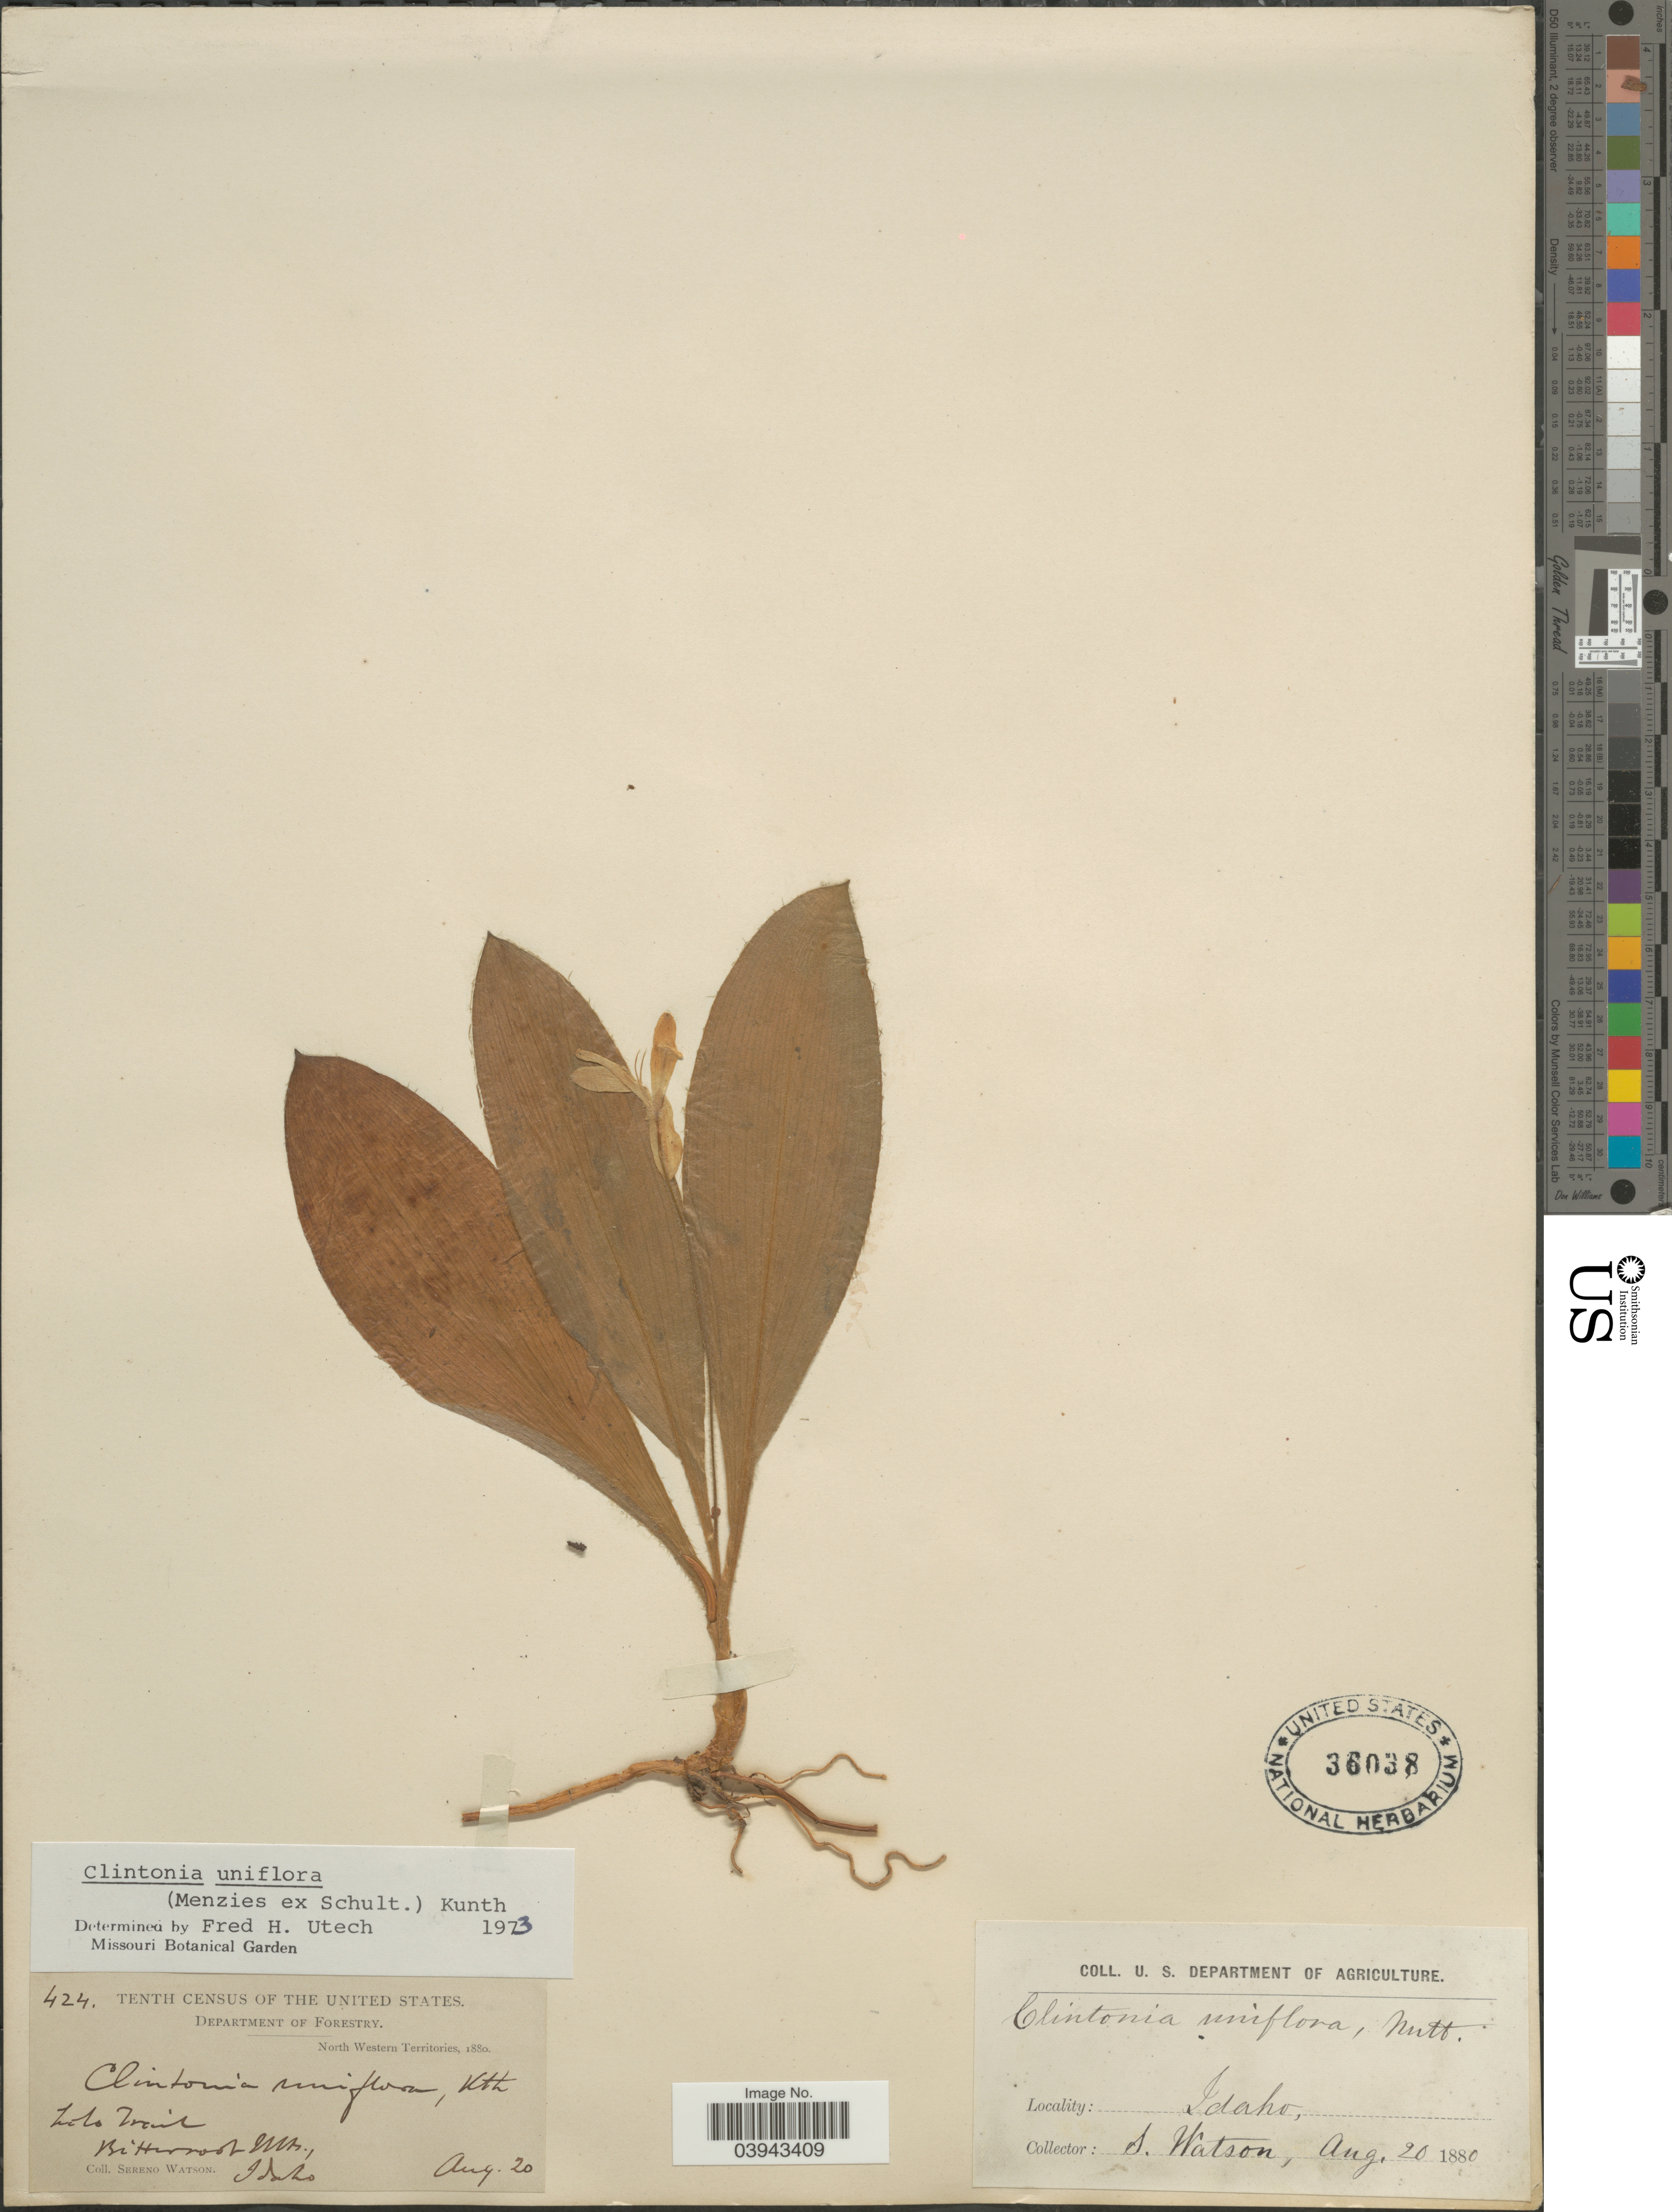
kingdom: Plantae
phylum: Tracheophyta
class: Liliopsida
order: Liliales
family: Liliaceae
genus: Clintonia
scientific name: Clintonia uniflora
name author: Kunth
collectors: S. Watson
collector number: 424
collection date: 1880-08-20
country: United States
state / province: Idaho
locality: North Western Territories. Lolo trail. Bitterroot Mts.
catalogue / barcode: US 36038